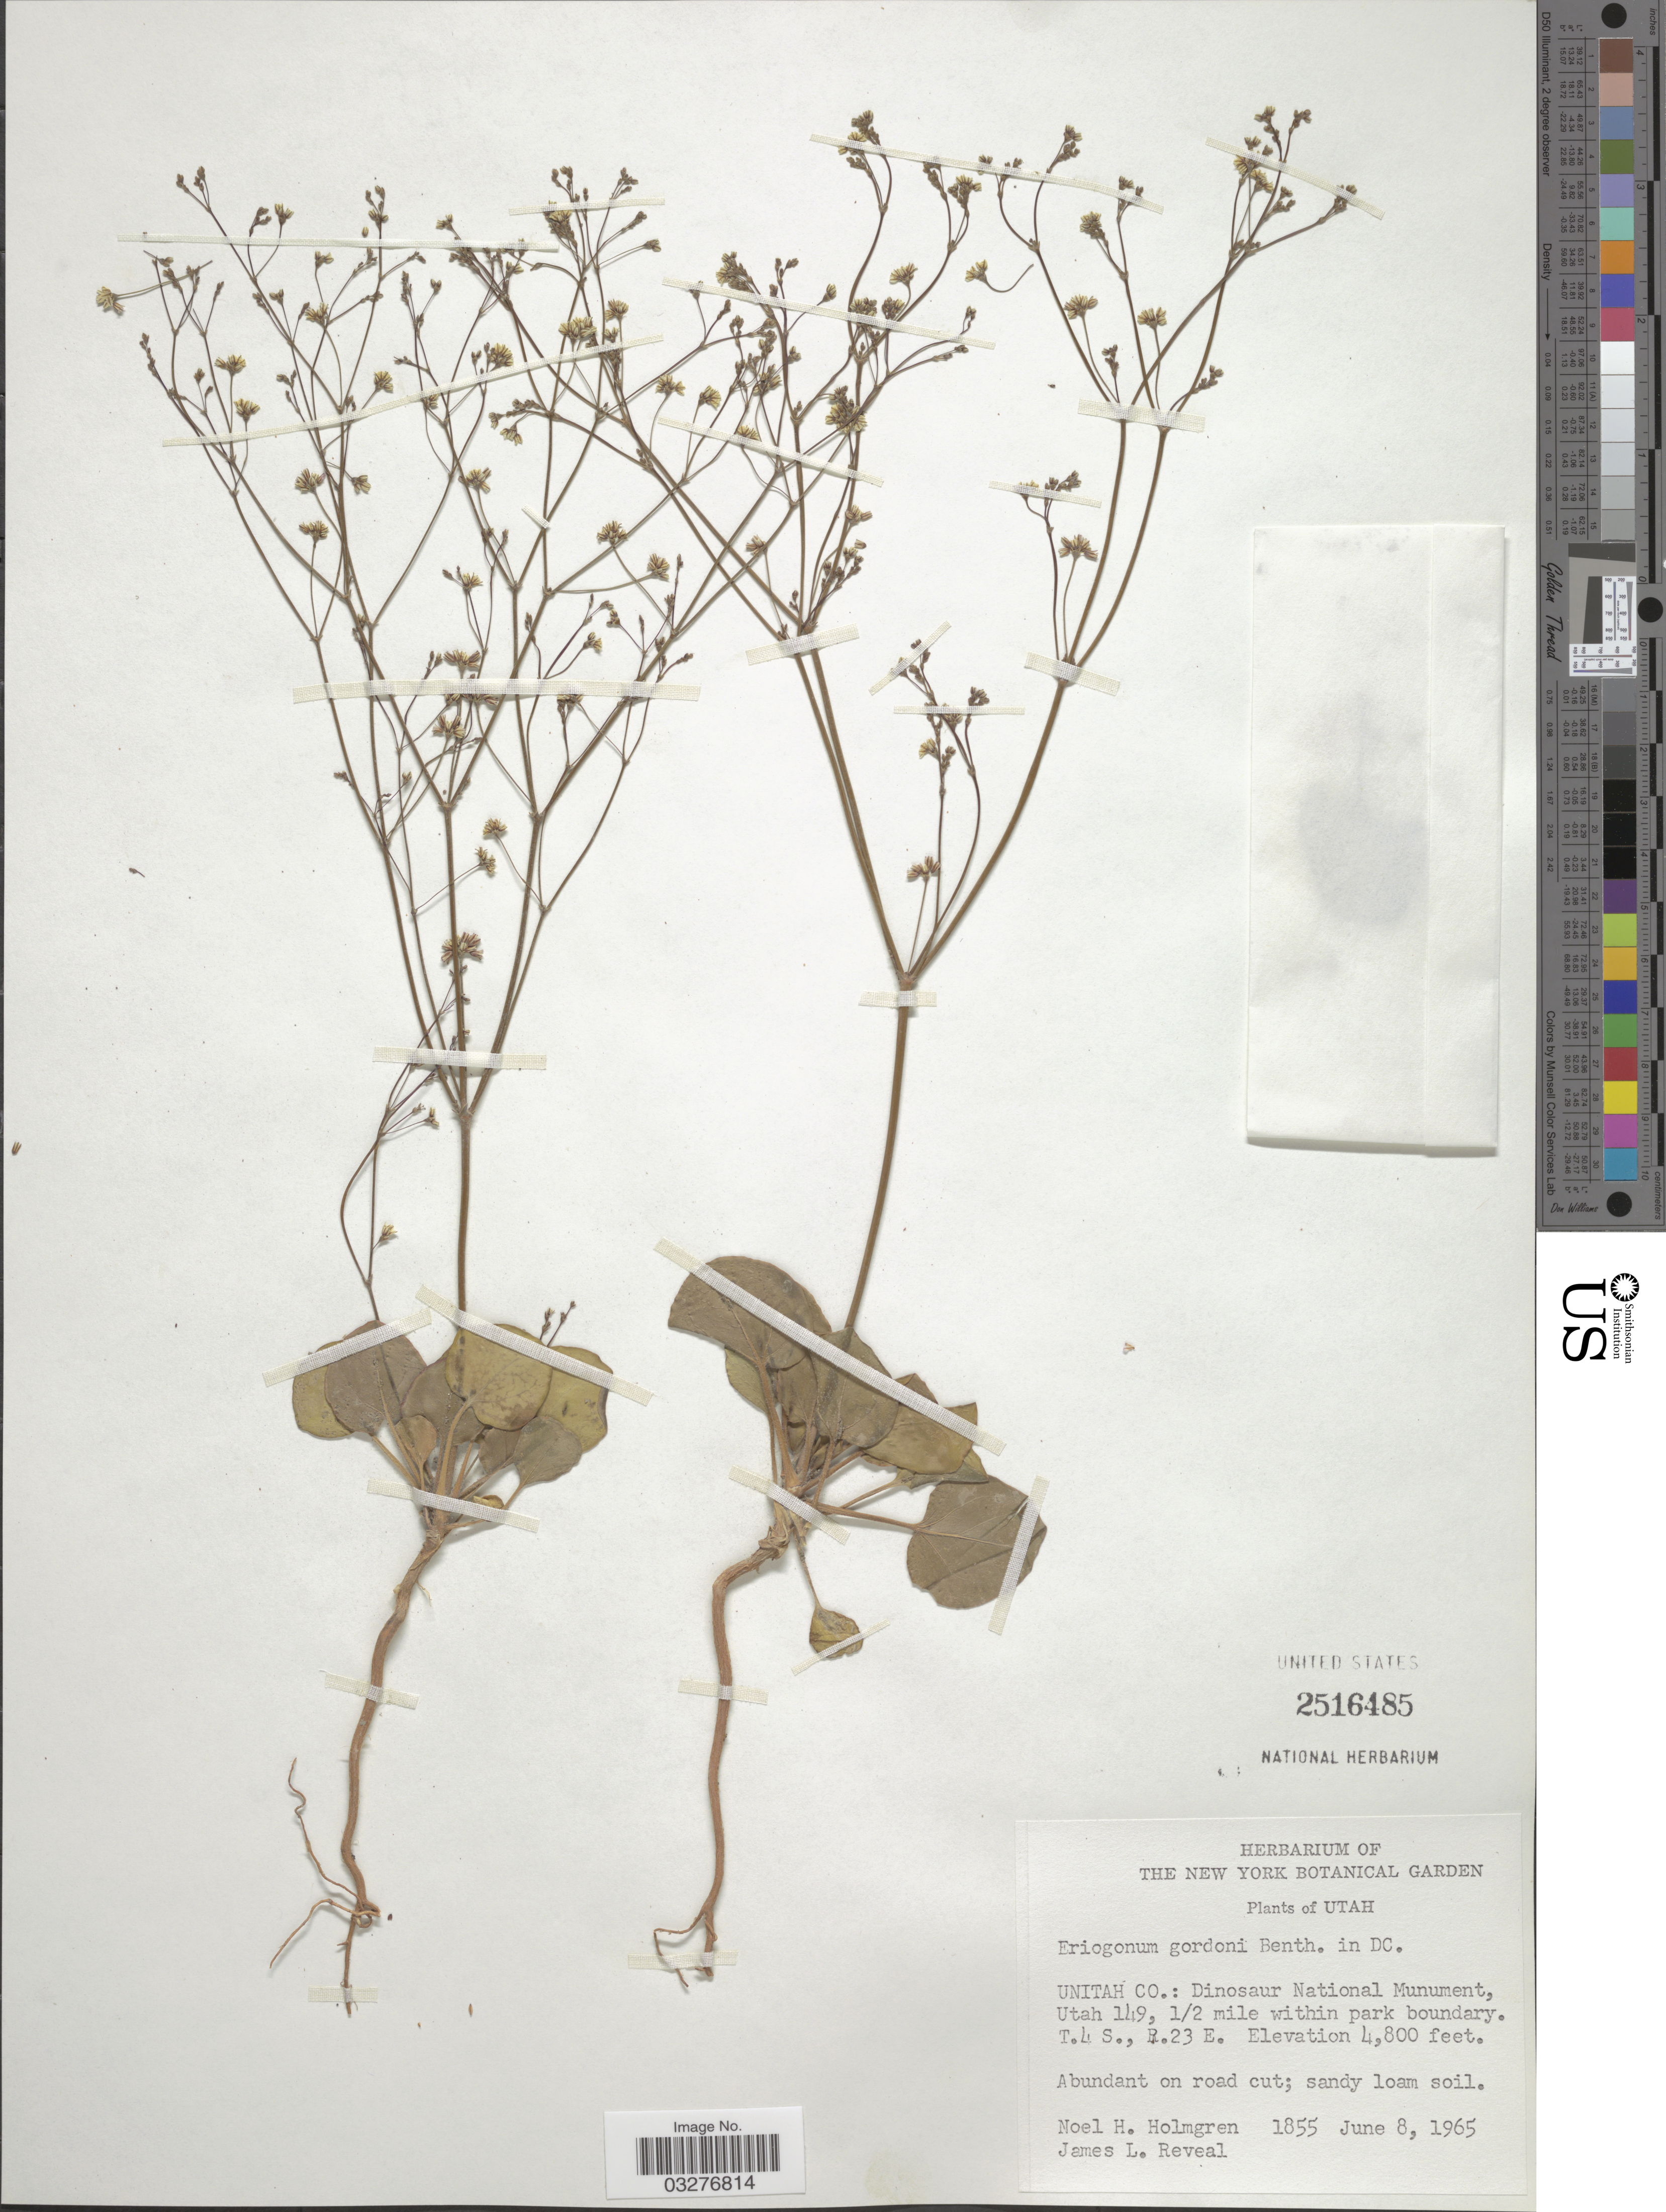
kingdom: Plantae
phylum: Tracheophyta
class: Magnoliopsida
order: Caryophyllales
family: Polygonaceae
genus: Eriogonum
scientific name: Eriogonum gordonii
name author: Benth.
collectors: N. H. Holmgren & J. L. Reveal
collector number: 1855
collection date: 1965-06-08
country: United States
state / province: Utah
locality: Unitah Co.: Dinosaur National Munument, Utah 149, 1/2 mile within park boundary. T.4 S, R.23 E.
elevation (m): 1463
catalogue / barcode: US 2516485